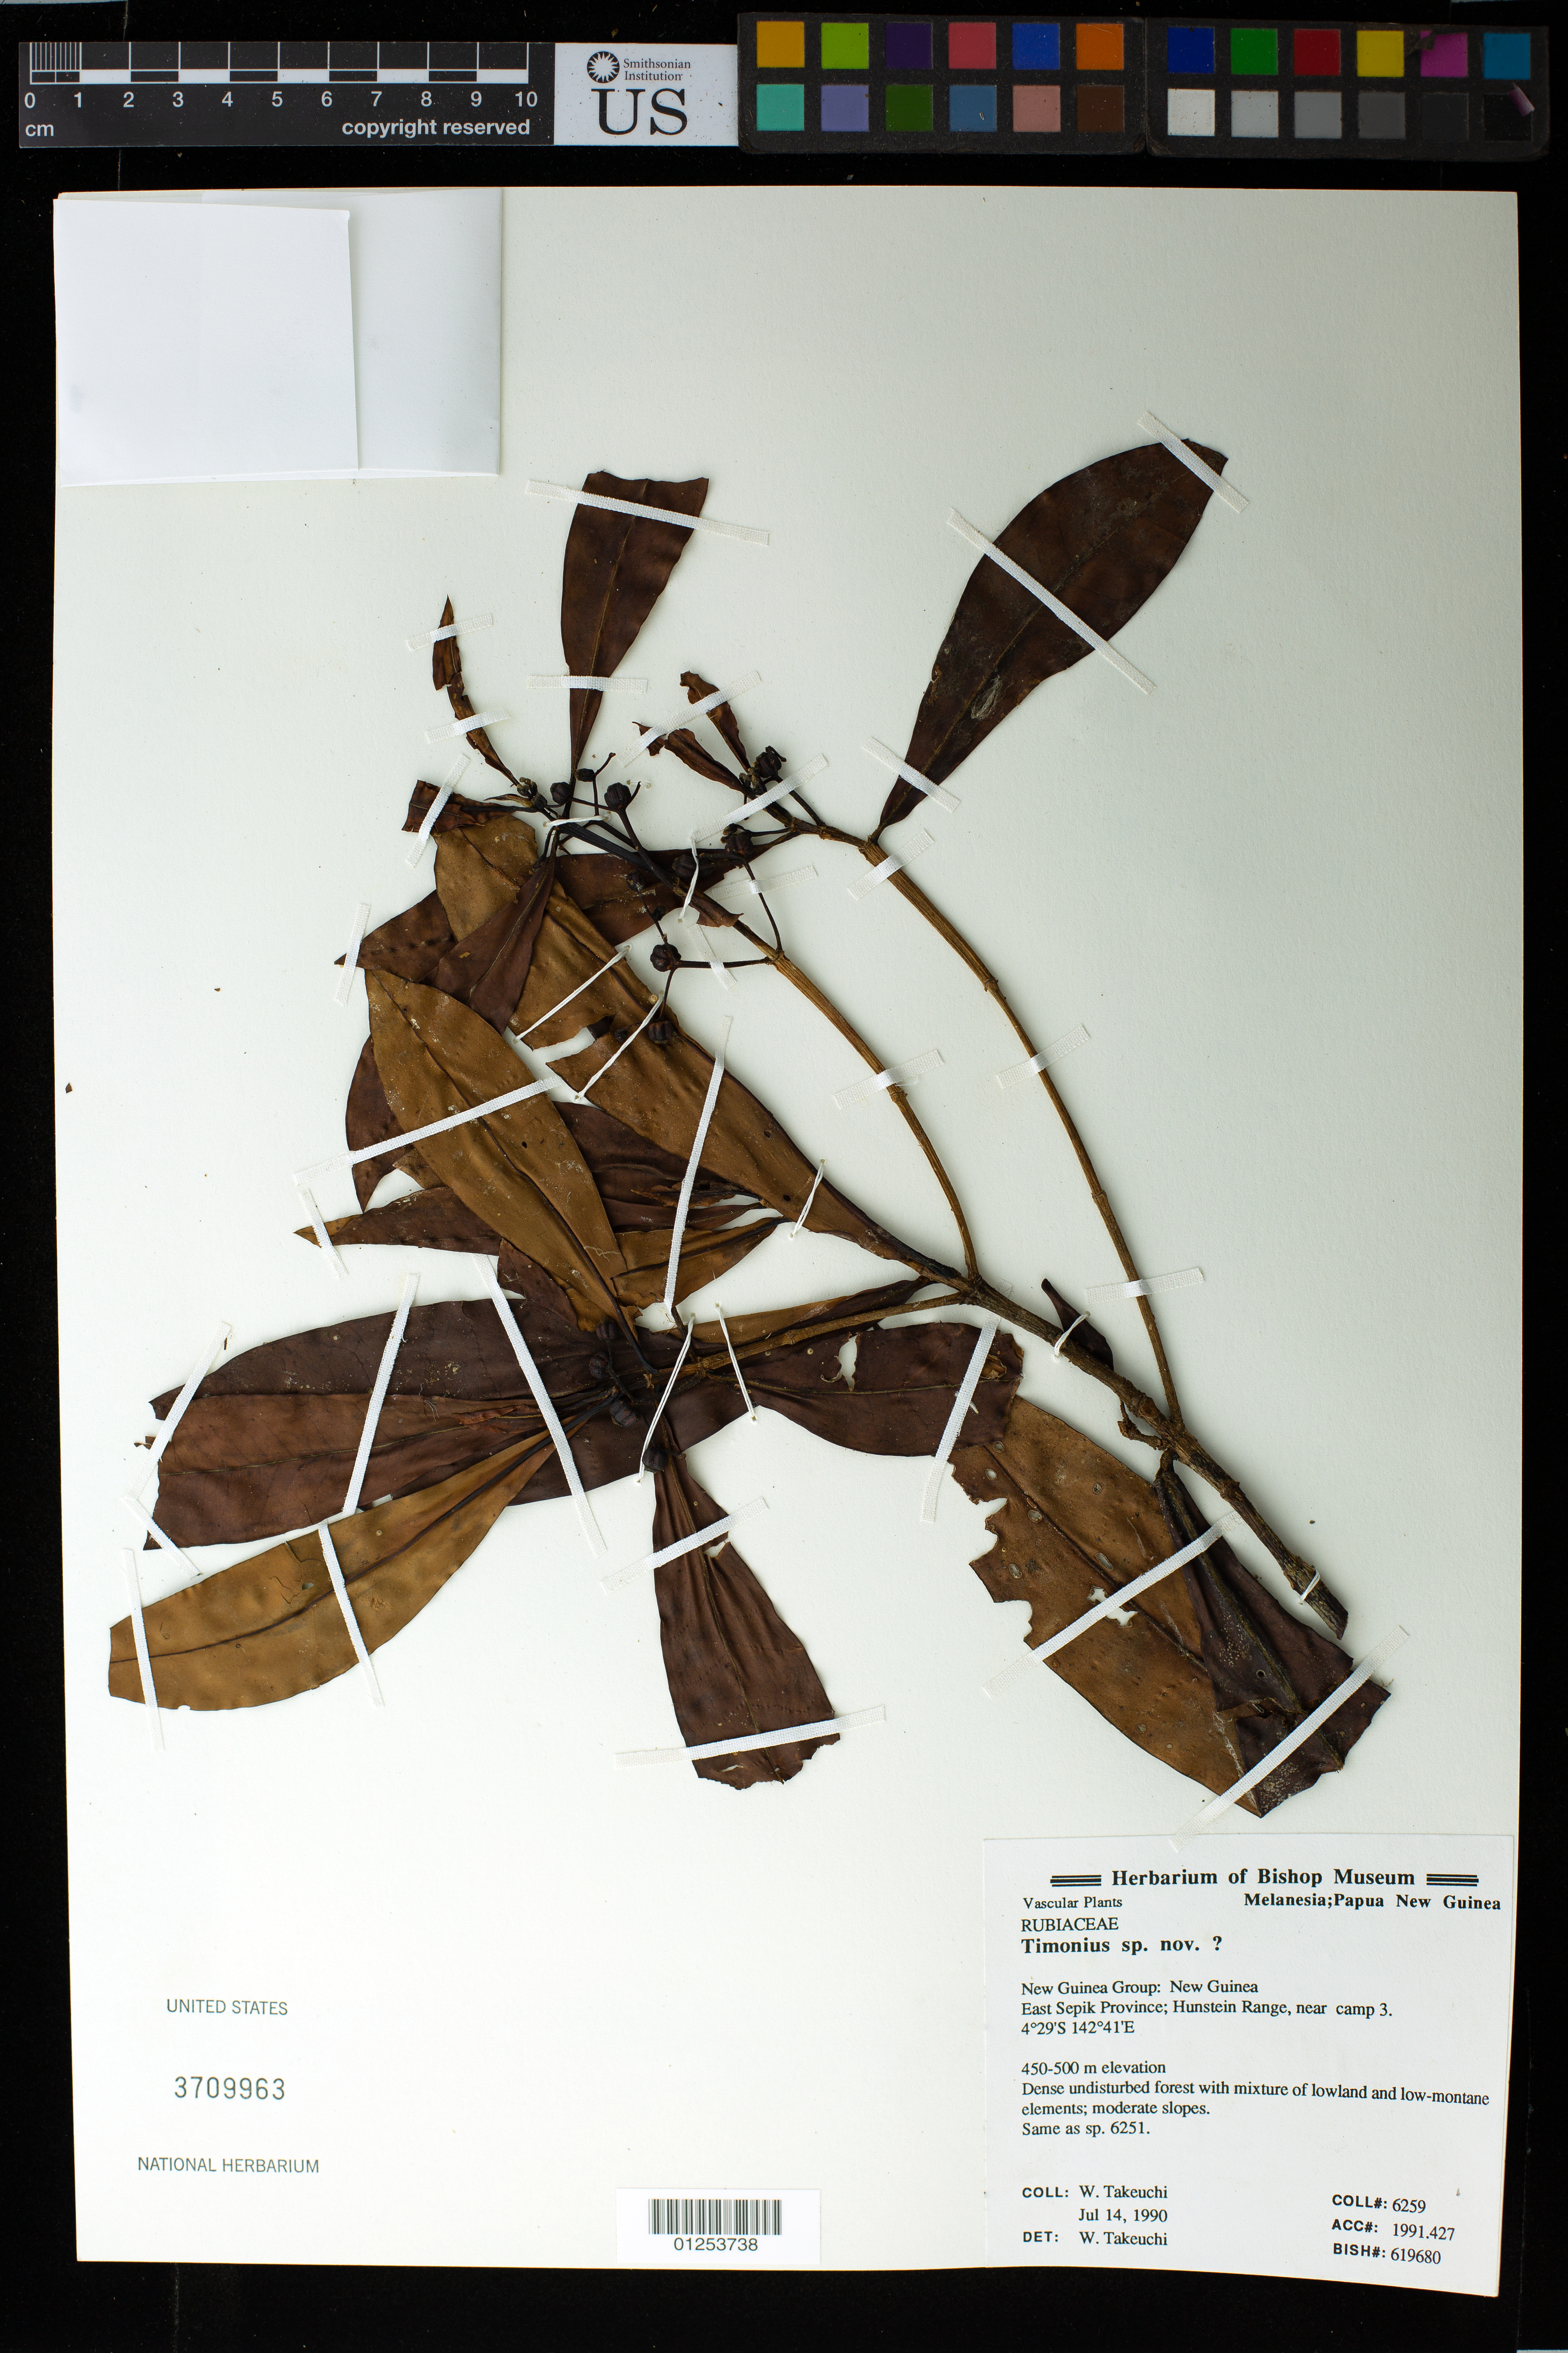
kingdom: Plantae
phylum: Tracheophyta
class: Magnoliopsida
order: Gentianales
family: Rubiaceae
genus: Timonius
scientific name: Timonius sp. nov.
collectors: W. N. Takeuchi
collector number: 6259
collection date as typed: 14 Jul 1990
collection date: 1990-07-14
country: Papua New Guinea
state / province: East Sepik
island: New Guinea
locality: Hunstein Range, near camp 3.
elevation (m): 450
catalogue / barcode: US 3709963